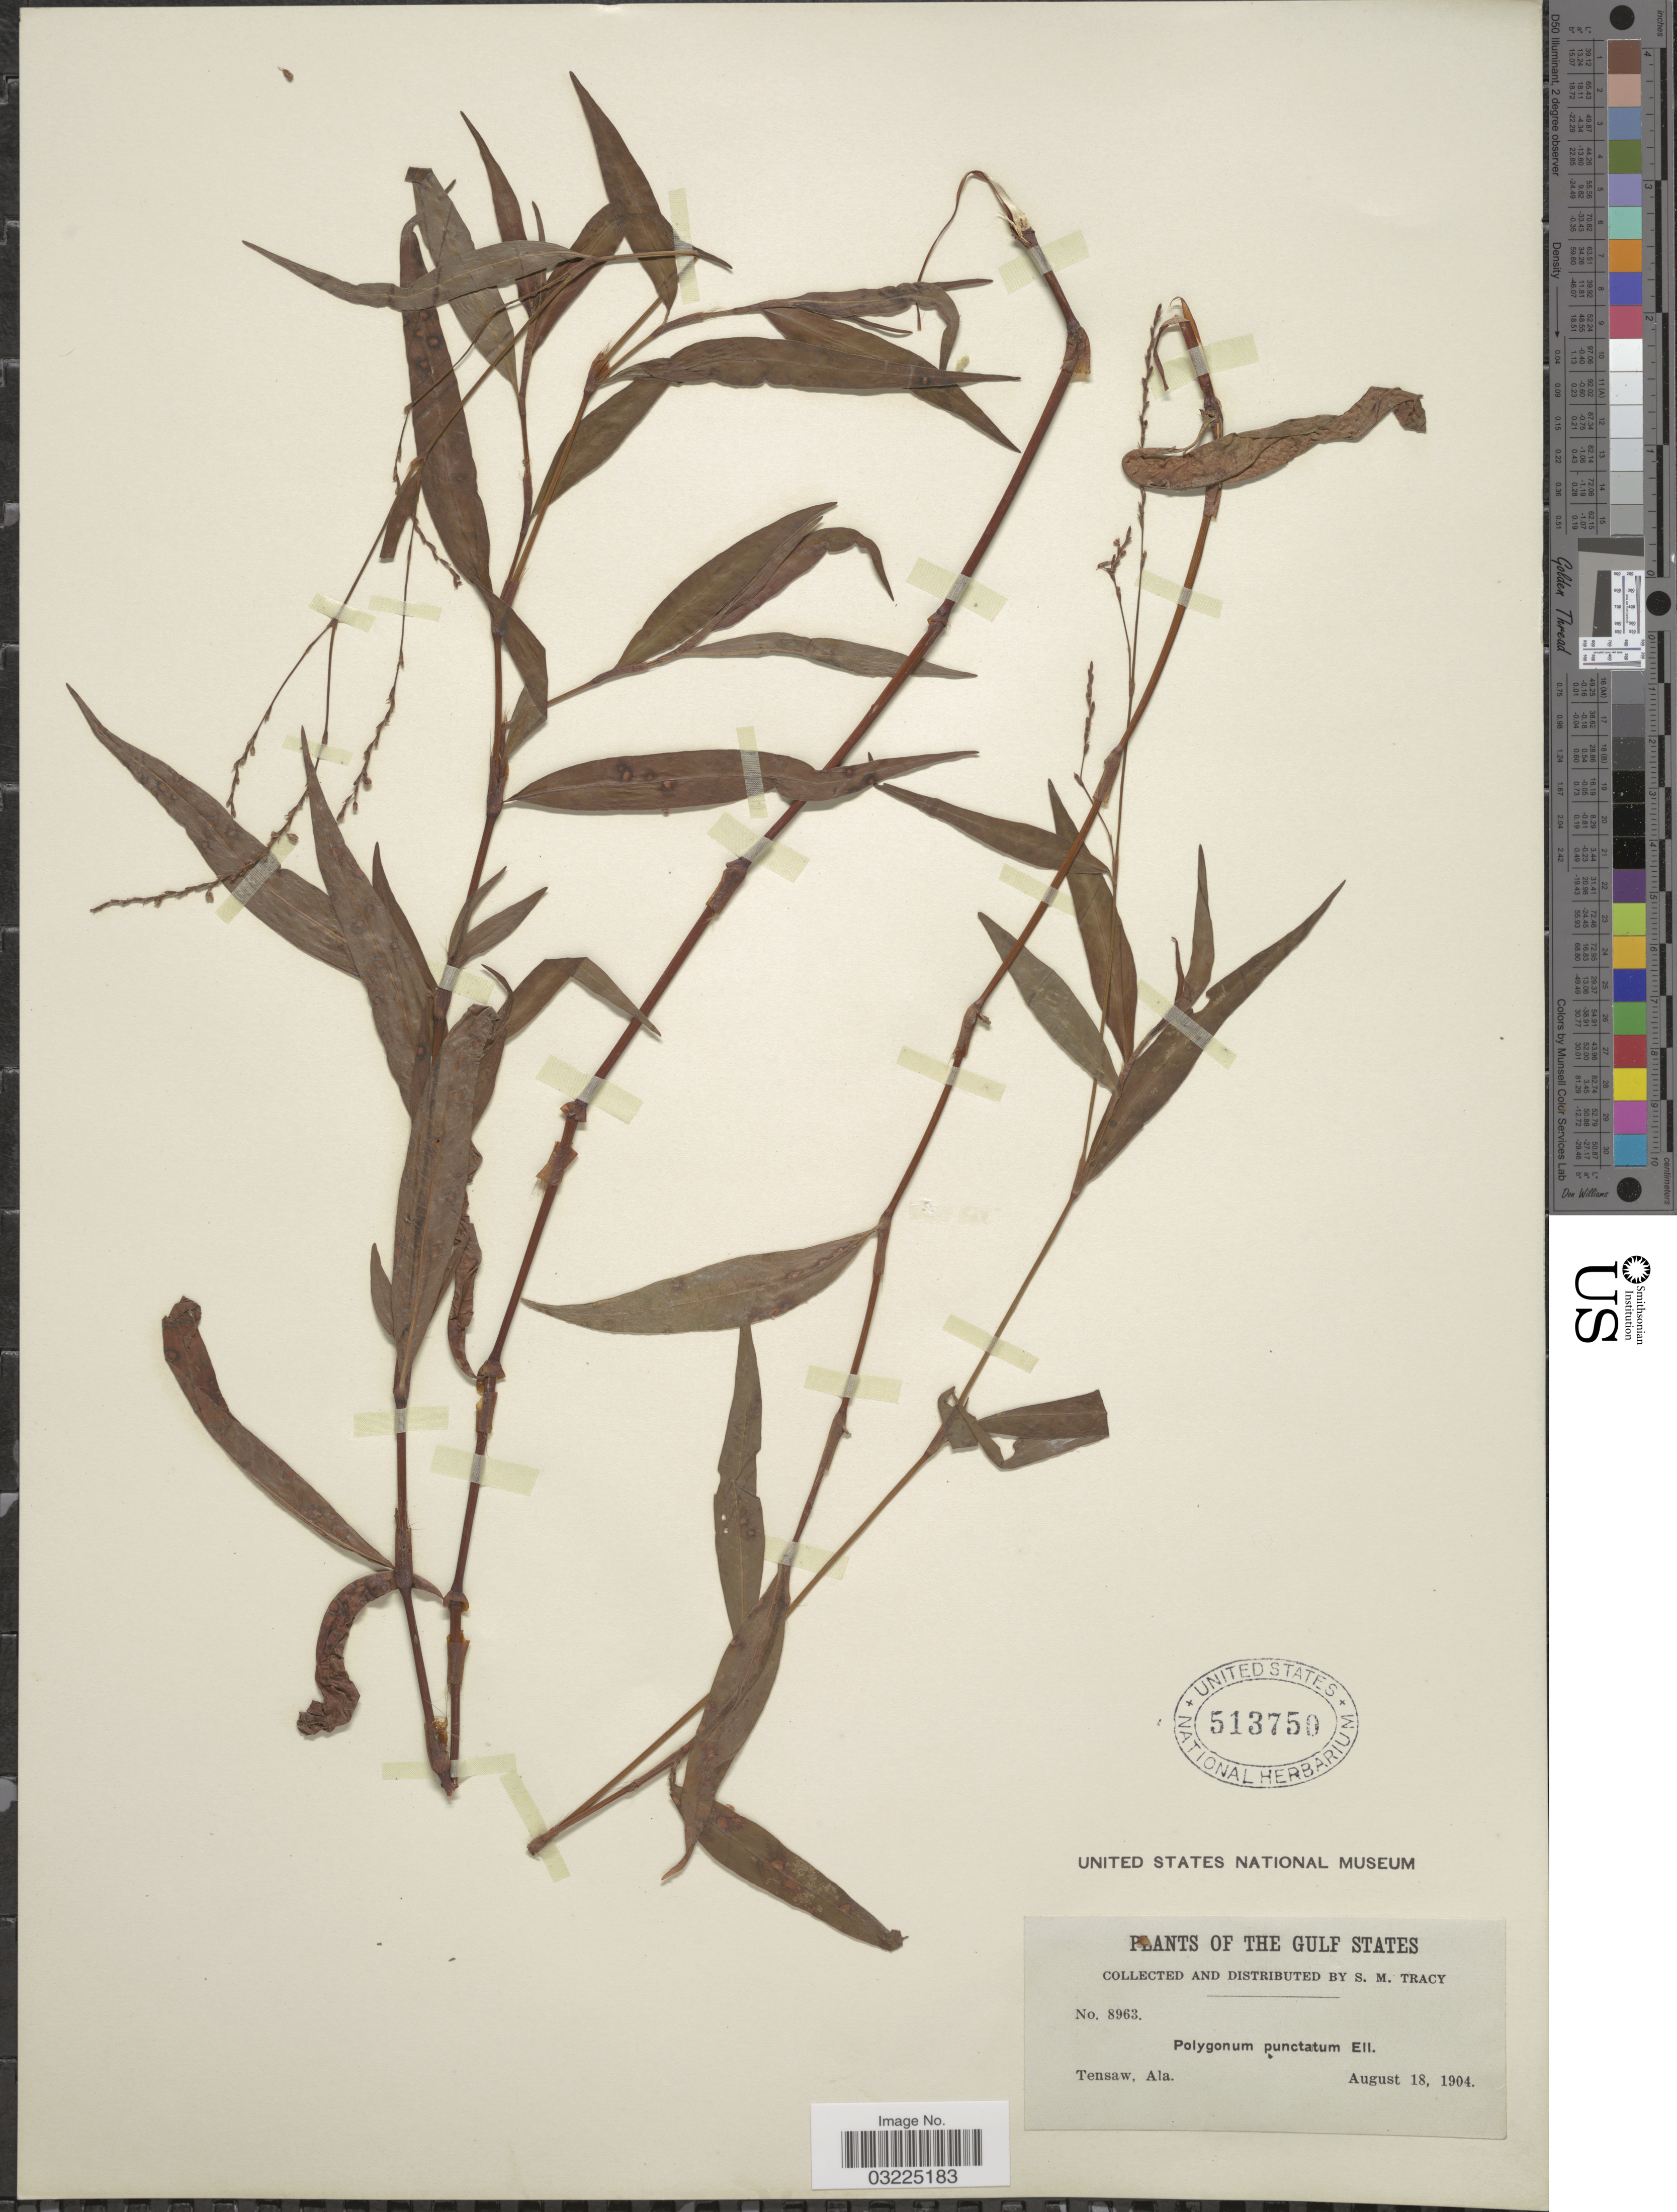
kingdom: Plantae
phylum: Tracheophyta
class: Magnoliopsida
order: Caryophyllales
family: Polygonaceae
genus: Persicaria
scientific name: Persicaria punctata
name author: (Elliott) Small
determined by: Atha, D. E.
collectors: S. M. Tracy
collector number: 8963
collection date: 1904-08-18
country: United States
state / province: Alabama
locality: The Gulf States, Tensaw.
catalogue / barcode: US 513750